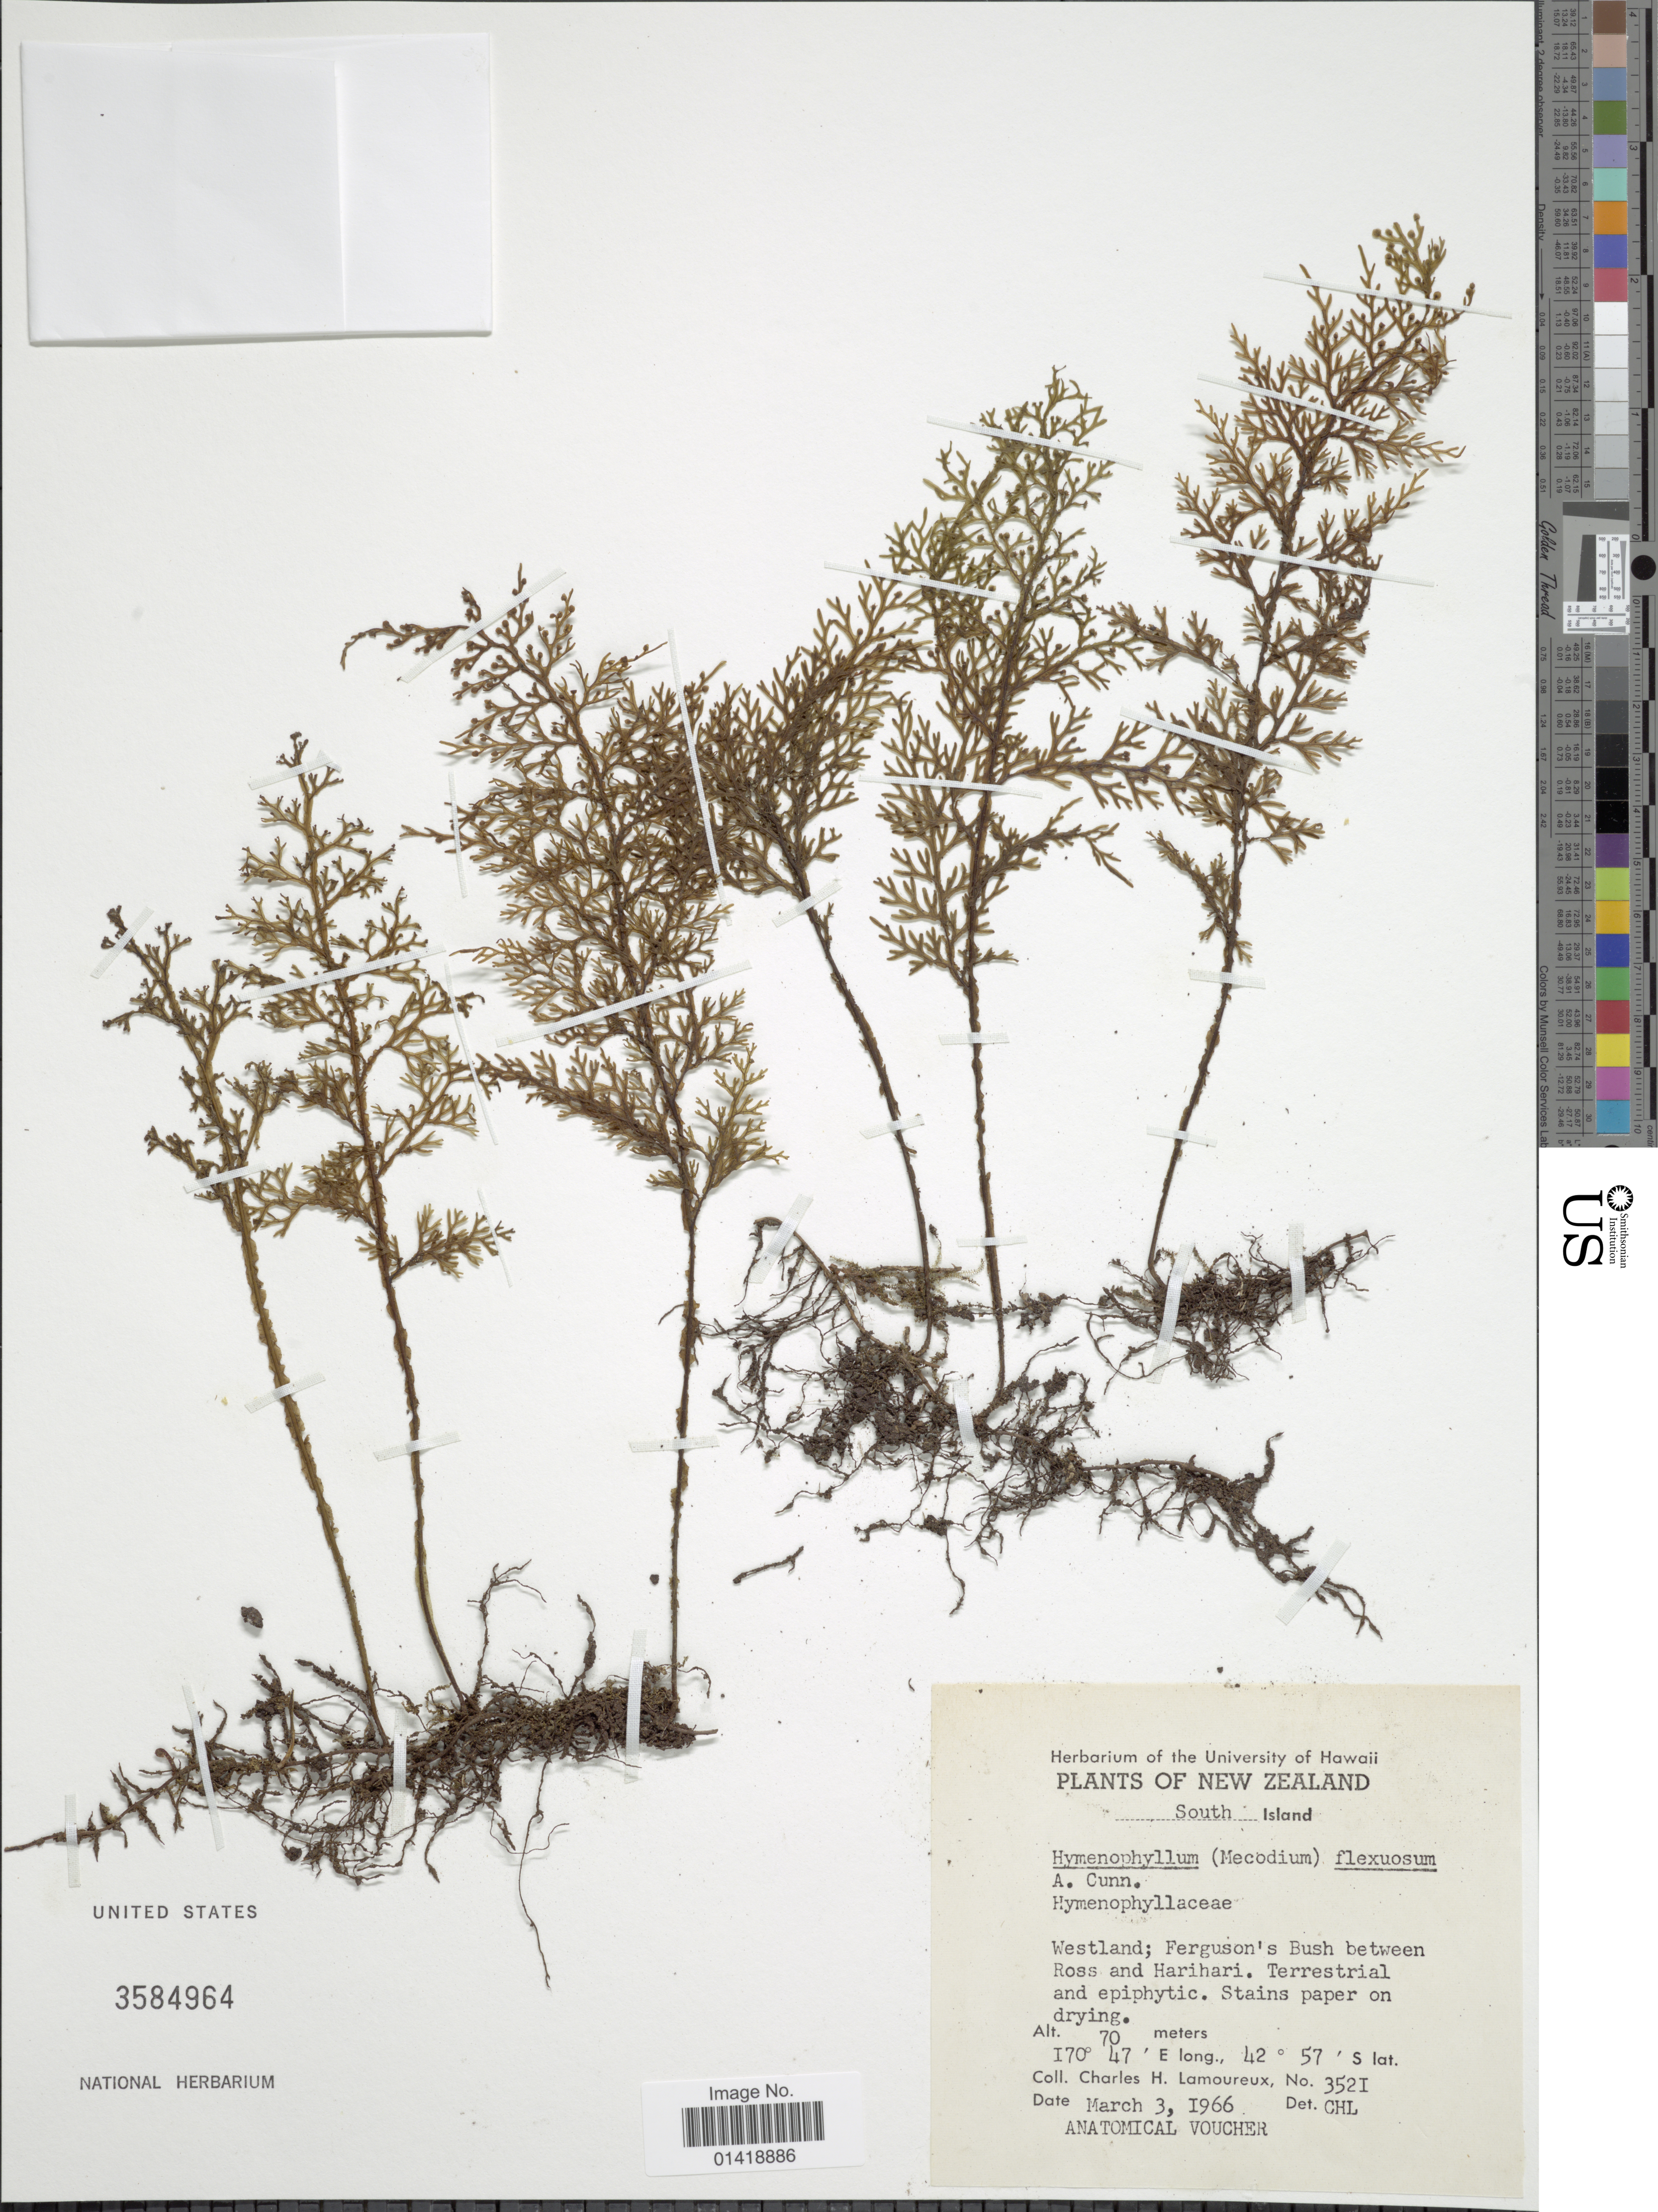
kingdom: Plantae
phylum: Tracheophyta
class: Polypodiopsida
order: Hymenophyllales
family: Hymenophyllaceae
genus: Hymenophyllum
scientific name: Hymenophyllum flexuosum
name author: A. Cunn.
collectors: C. H. Lamoureux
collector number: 3521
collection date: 1966-03-03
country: New Zealand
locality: South Island. Westland; Ferguson's Bush between Ross and Harihari. Terrestrial and epiphytic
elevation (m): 70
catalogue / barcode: US 3584964